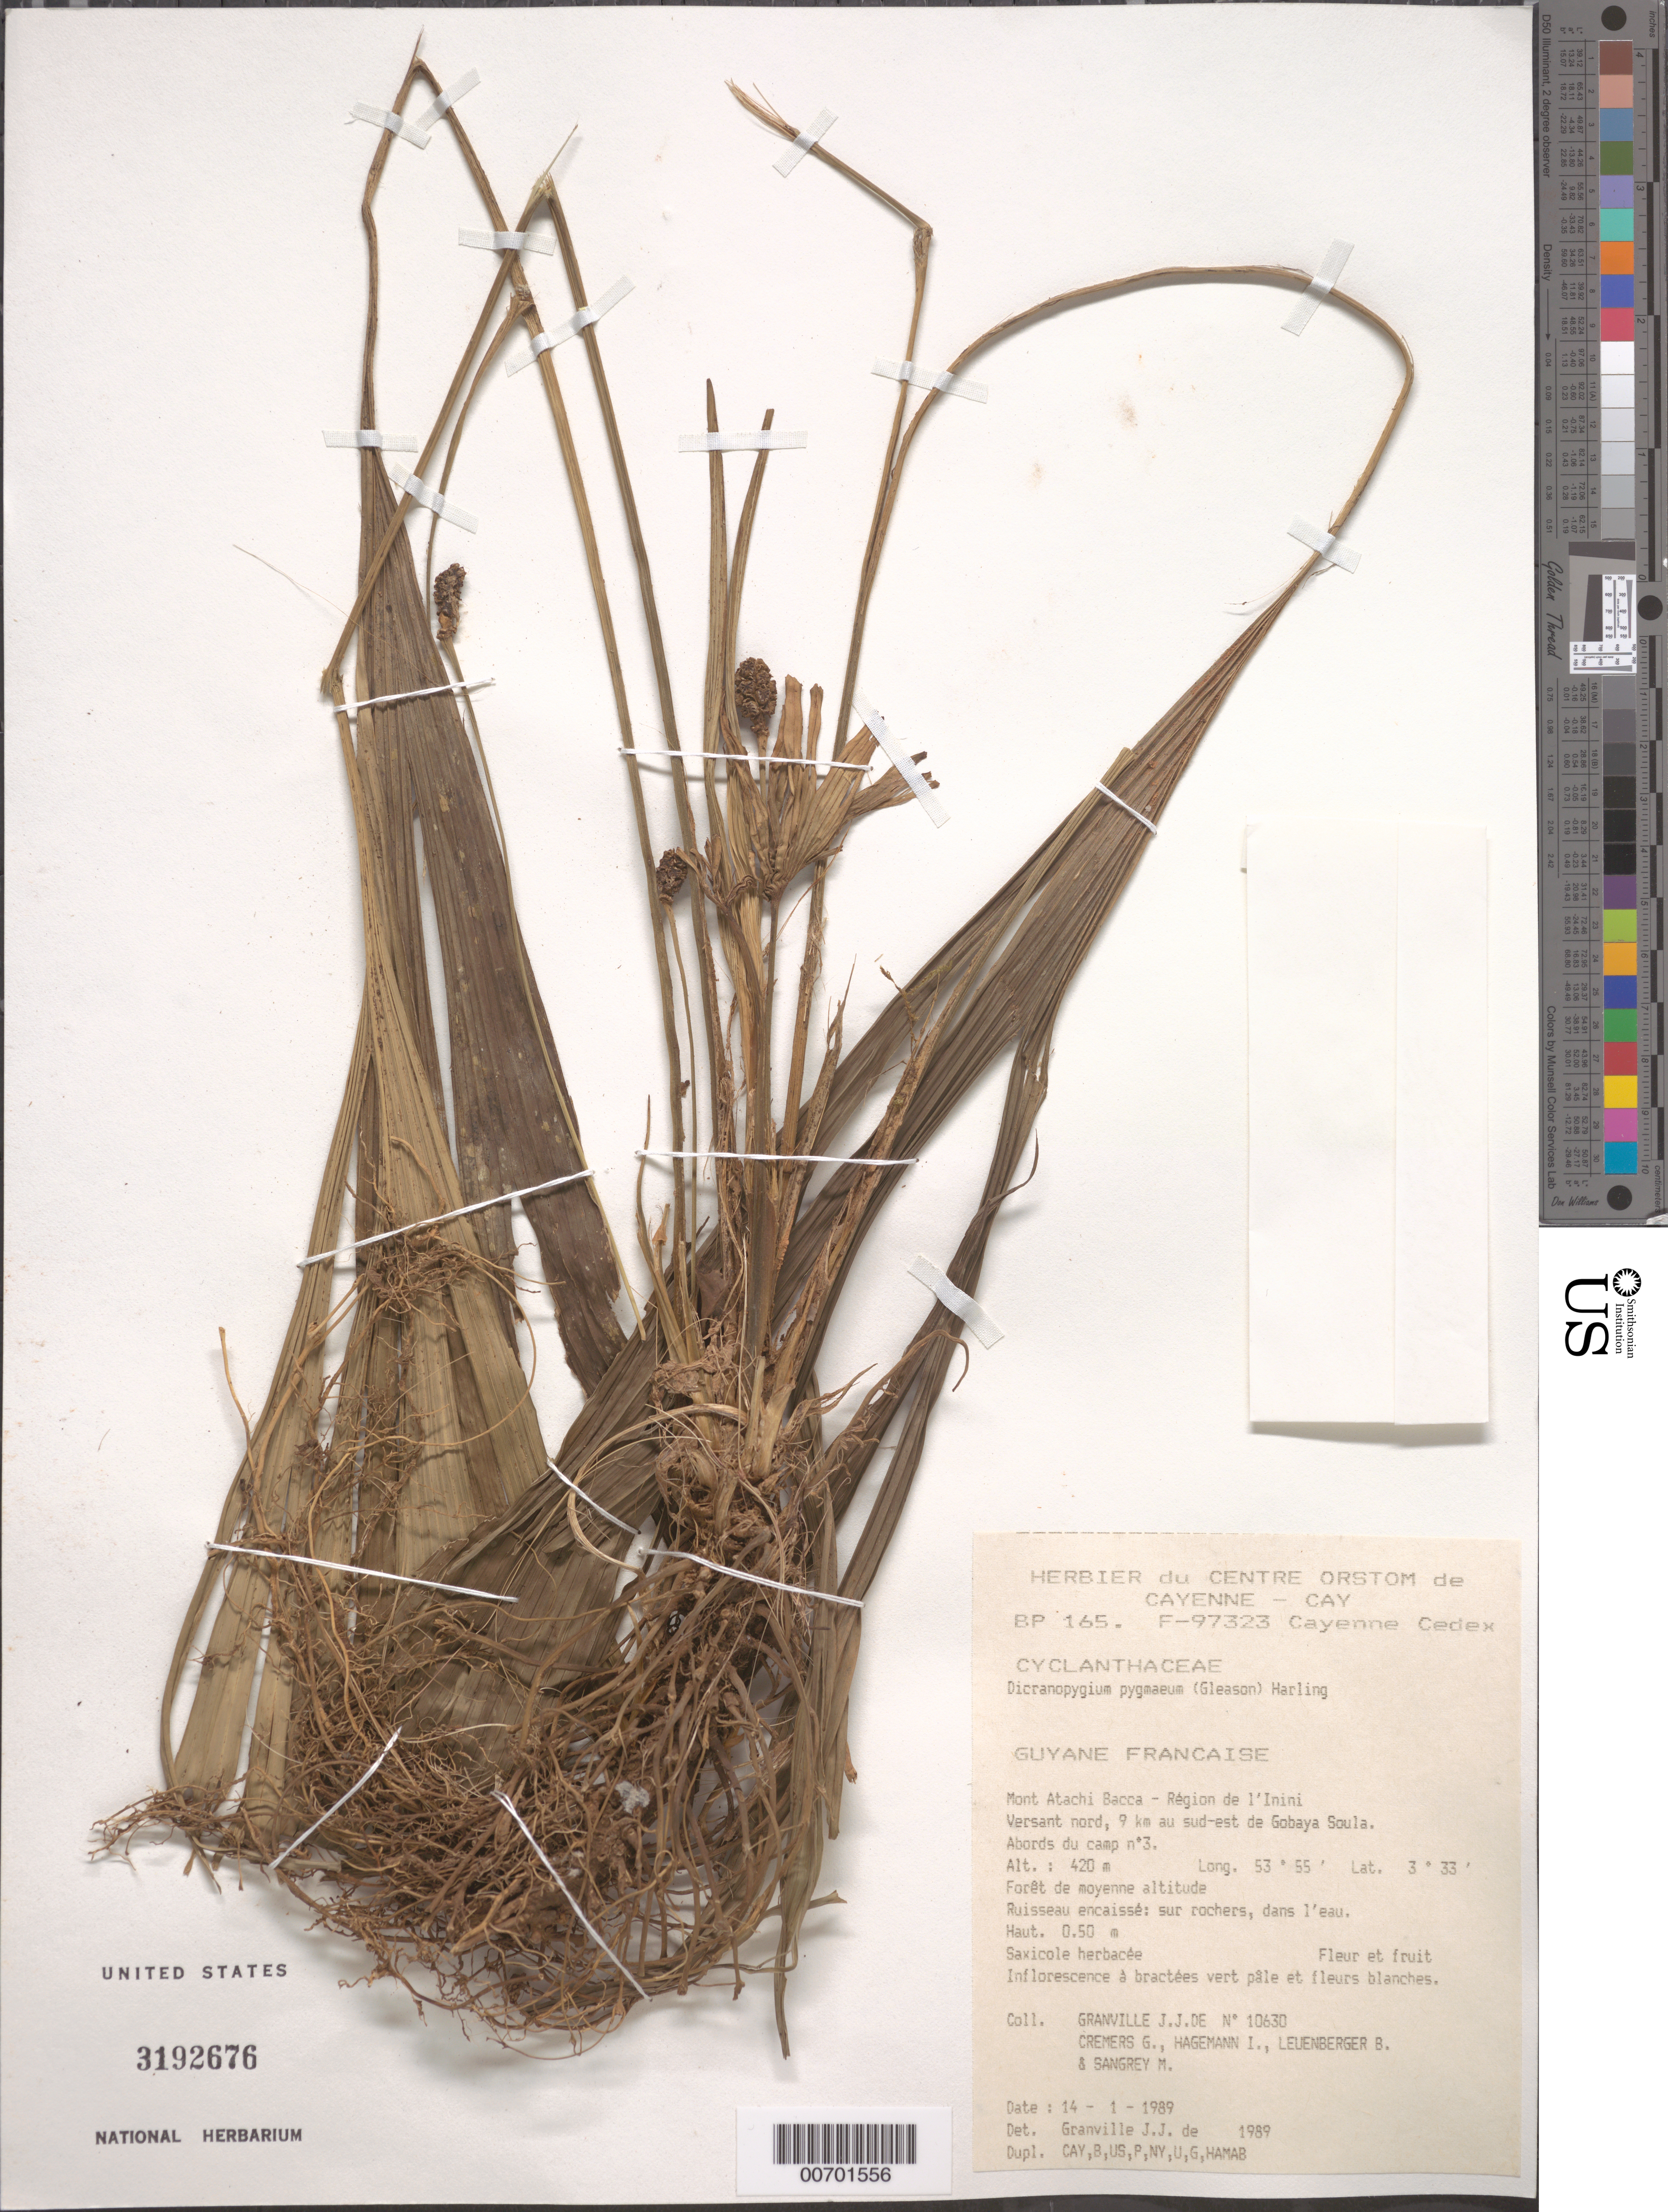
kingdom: Plantae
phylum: Tracheophyta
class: Liliopsida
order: Pandanales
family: Cyclanthaceae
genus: Dicranopygium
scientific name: Dicranopygium pygmaeum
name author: (Gleason) Harling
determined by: Granville, J. J. de, (CAY), Institut de Recherche pour le Developpement (IRD) (FRENCH GUIANA)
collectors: J.-J. de Granville, G. Cremers, J. Hagemann, B. E. Leuenberger & M. S. Sangrey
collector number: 10630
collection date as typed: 14-Jan-89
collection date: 1989-01-14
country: French Guiana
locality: Mont Atachi Bacca, région de l'Inini. Versant nord, 9 km au sud-est de Gobaya Soula. Abords du camp no. 3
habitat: Middle altitude forest; embanked stream: on rocks, in water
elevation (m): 420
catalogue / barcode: US 3192676